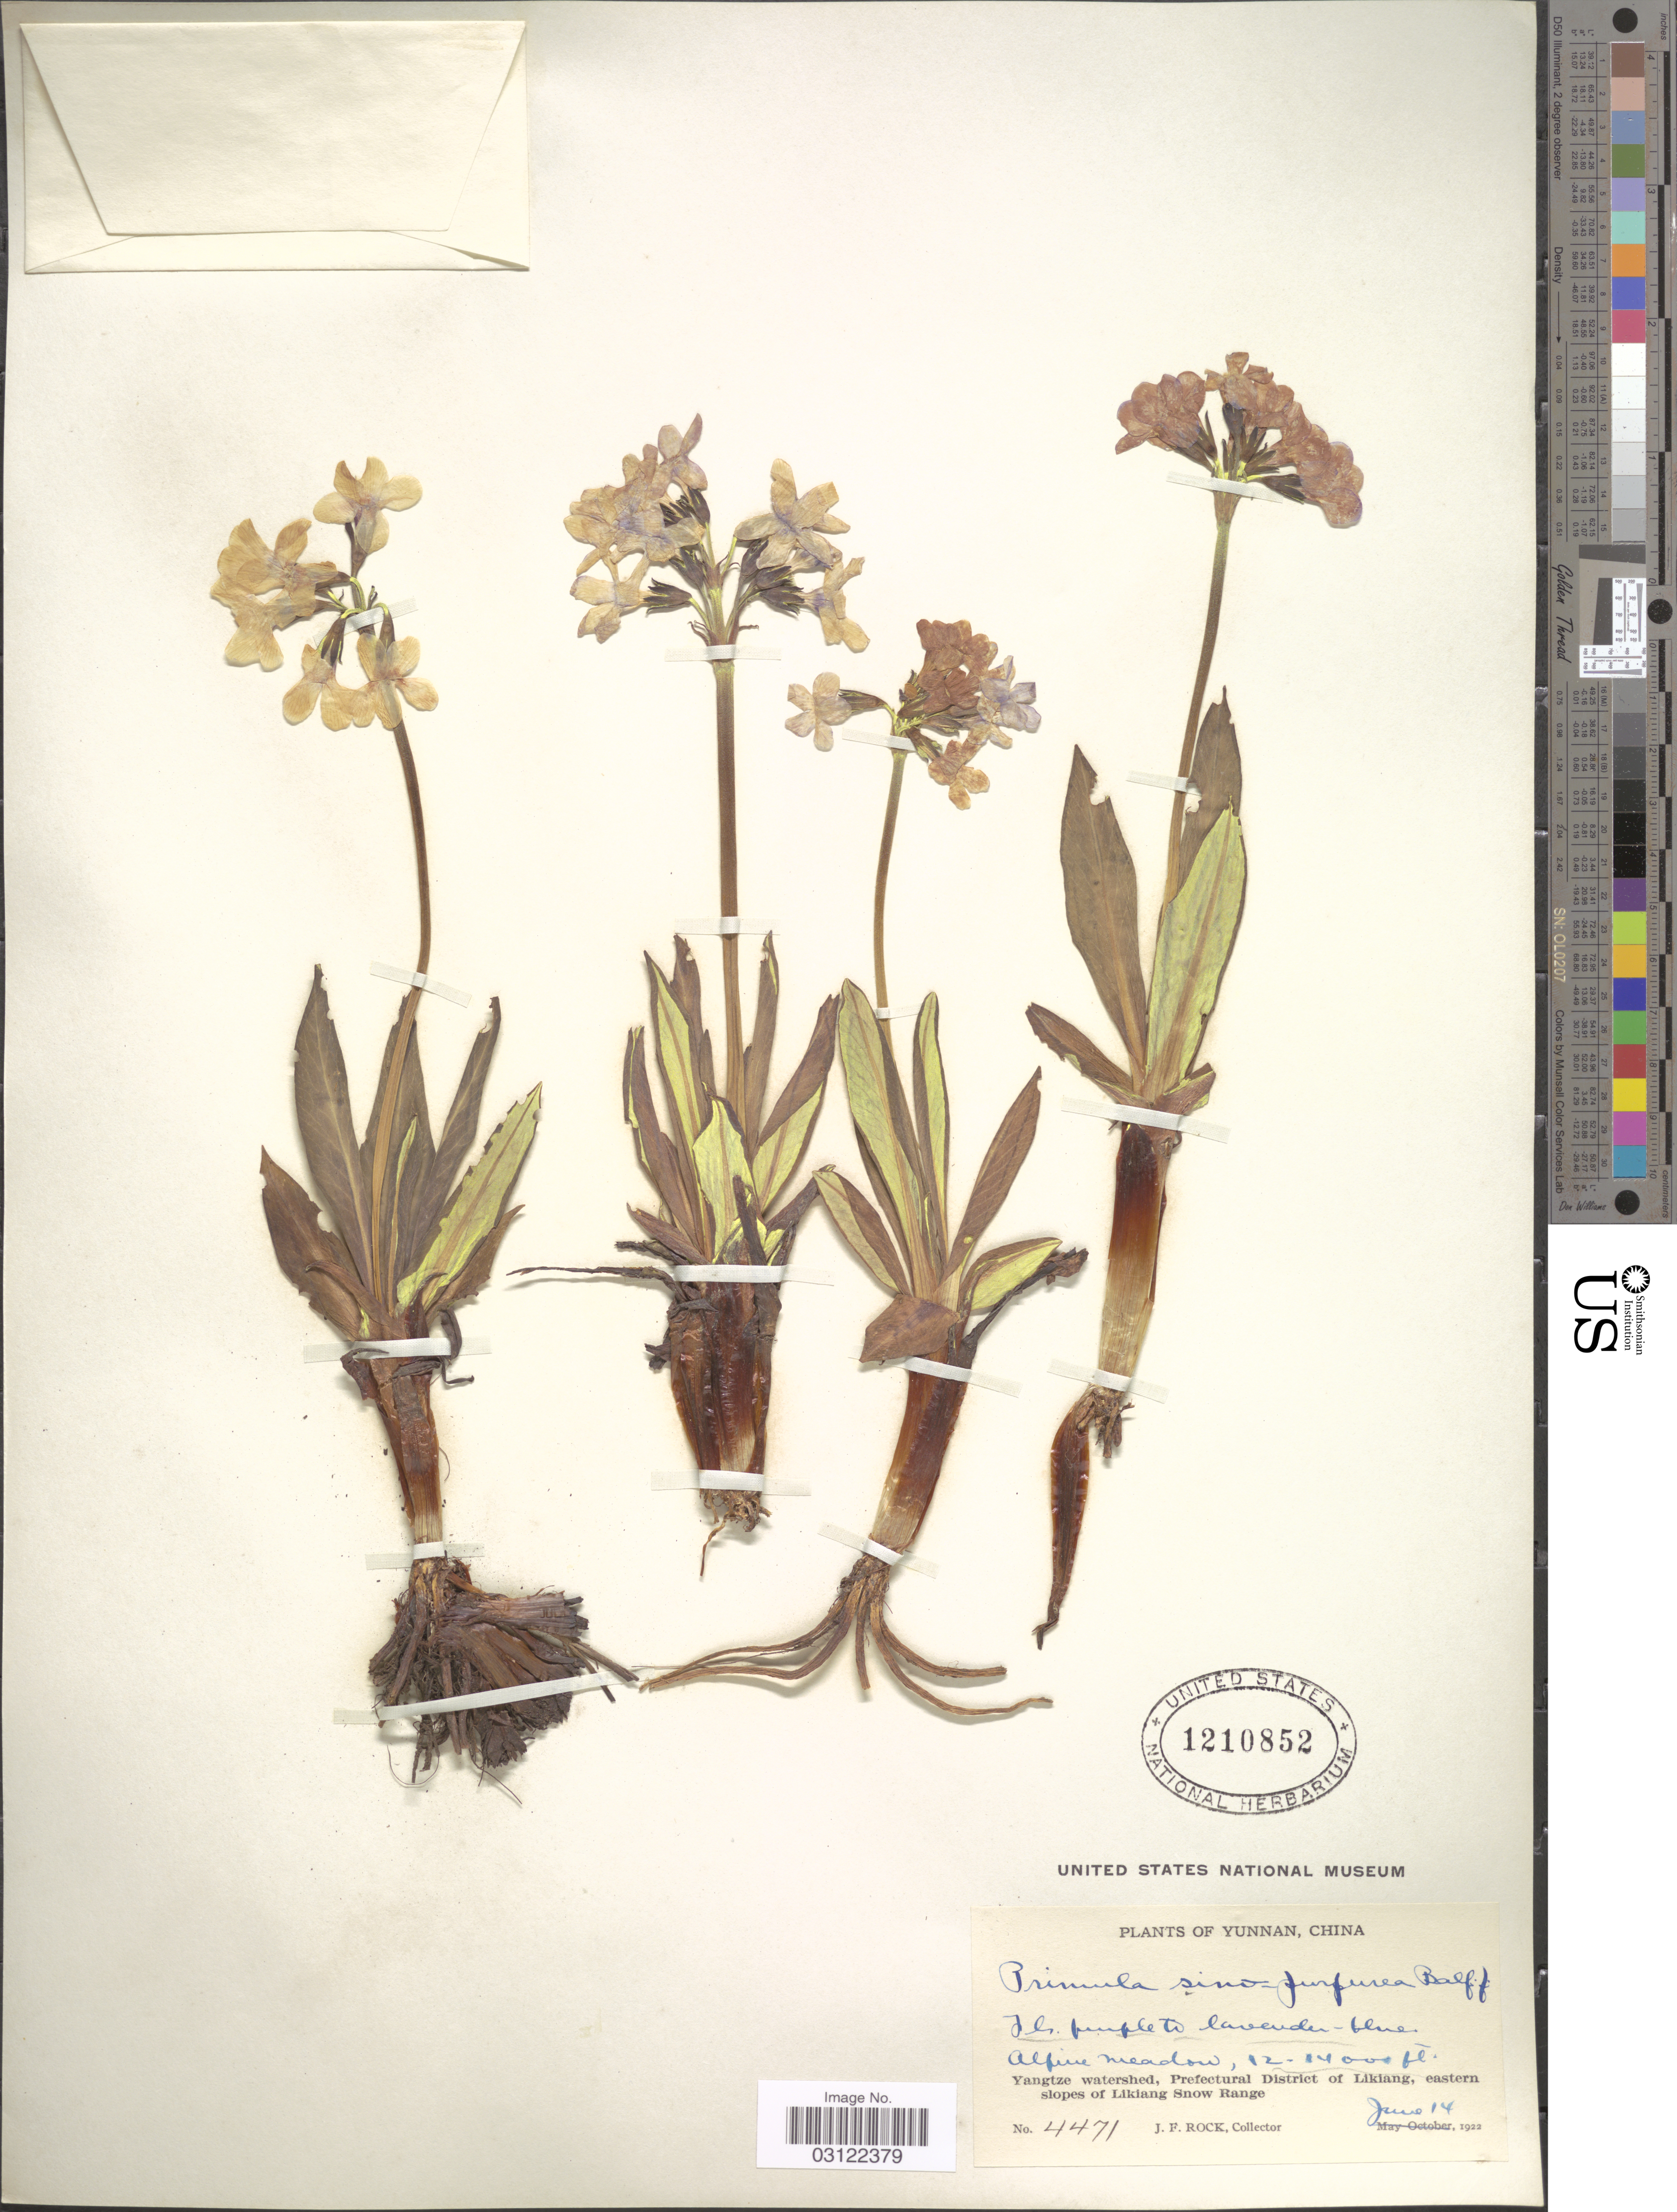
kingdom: Plantae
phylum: Tracheophyta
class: Magnoliopsida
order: Ericales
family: Primulaceae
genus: Primula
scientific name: Primula sinopurpurea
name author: Balf. f. ex Hutch.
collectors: J. Rock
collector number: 4471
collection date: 1922-06-14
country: China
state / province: Yunnan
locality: Yangtze watershed, Prefectural District of Likiang, eastern slopes of Likiang Snow Range.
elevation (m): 3658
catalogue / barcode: US 1210852